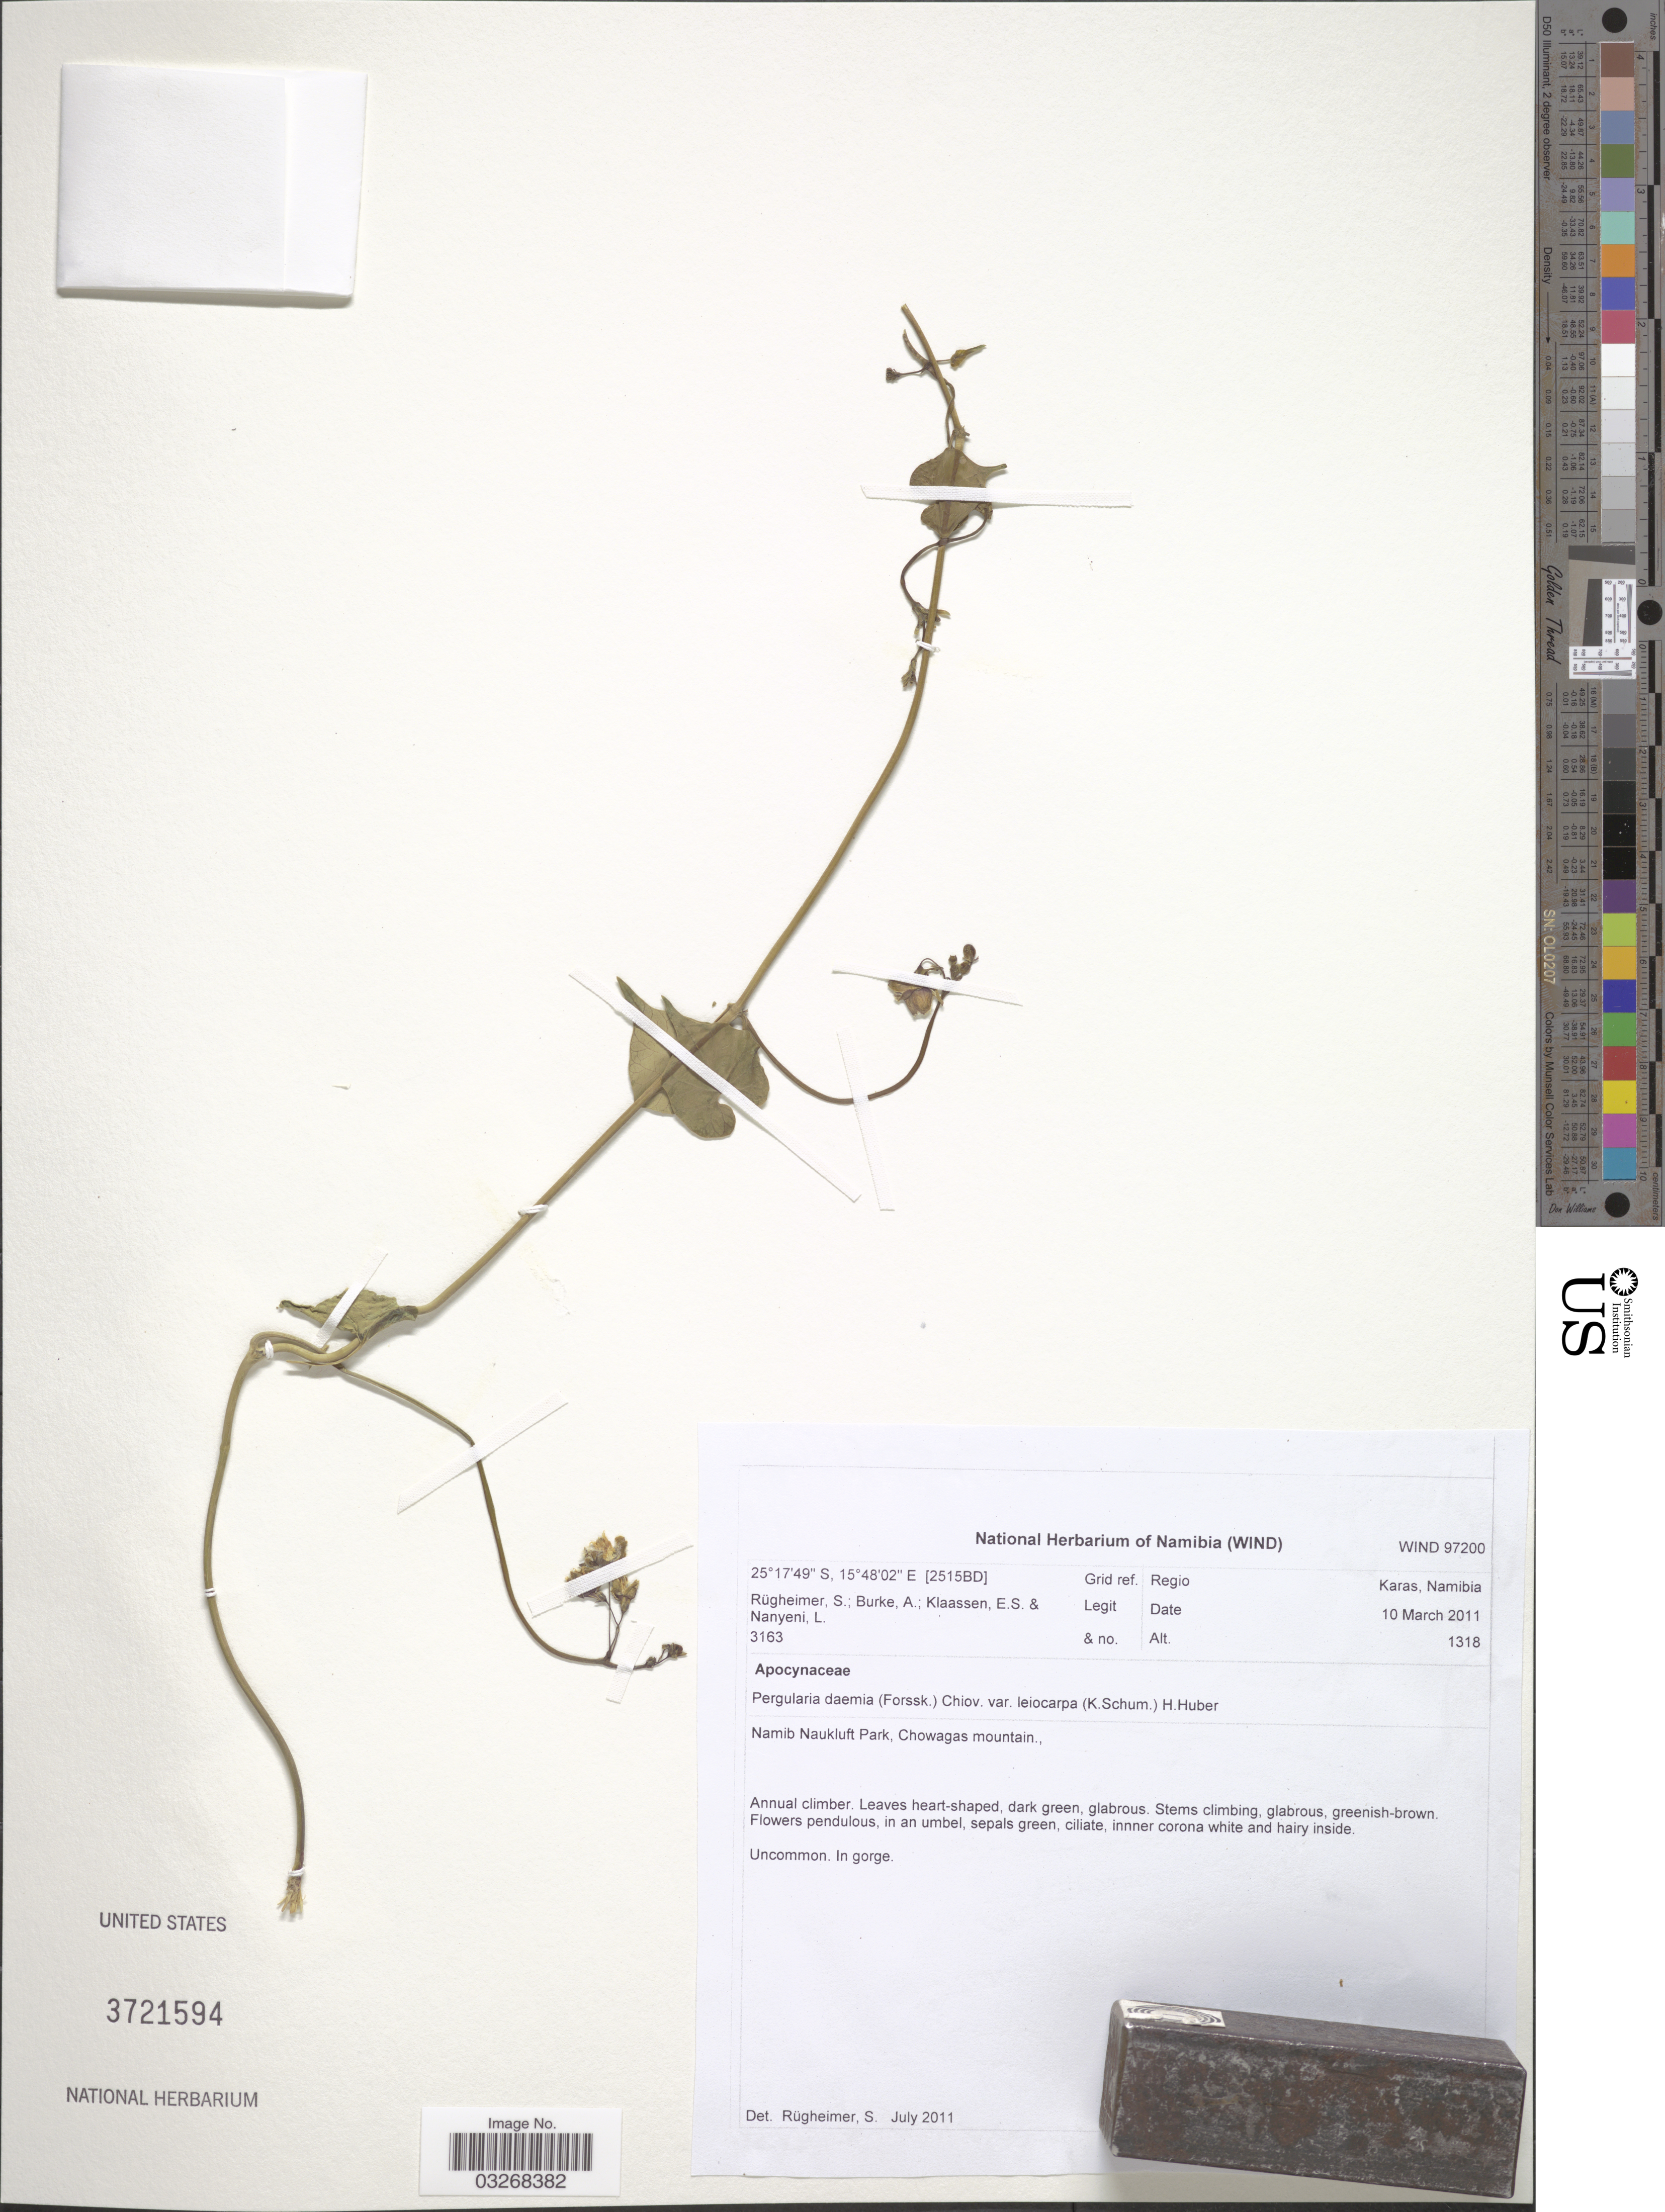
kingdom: Plantae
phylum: Tracheophyta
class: Magnoliopsida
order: Gentianales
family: Apocynaceae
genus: Pergularia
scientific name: Pergularia daemia var. leiocarpa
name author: (K. Schum.) H. Huber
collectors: S. Rugheimer, A. Burke, E. S. Klaassen & L. Nanyeni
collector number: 3163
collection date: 2011-03-10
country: Namibia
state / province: Karas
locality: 2515BD Grid ref. Namib Naukluft Park, Chowagas mountain.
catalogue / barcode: US 3721594